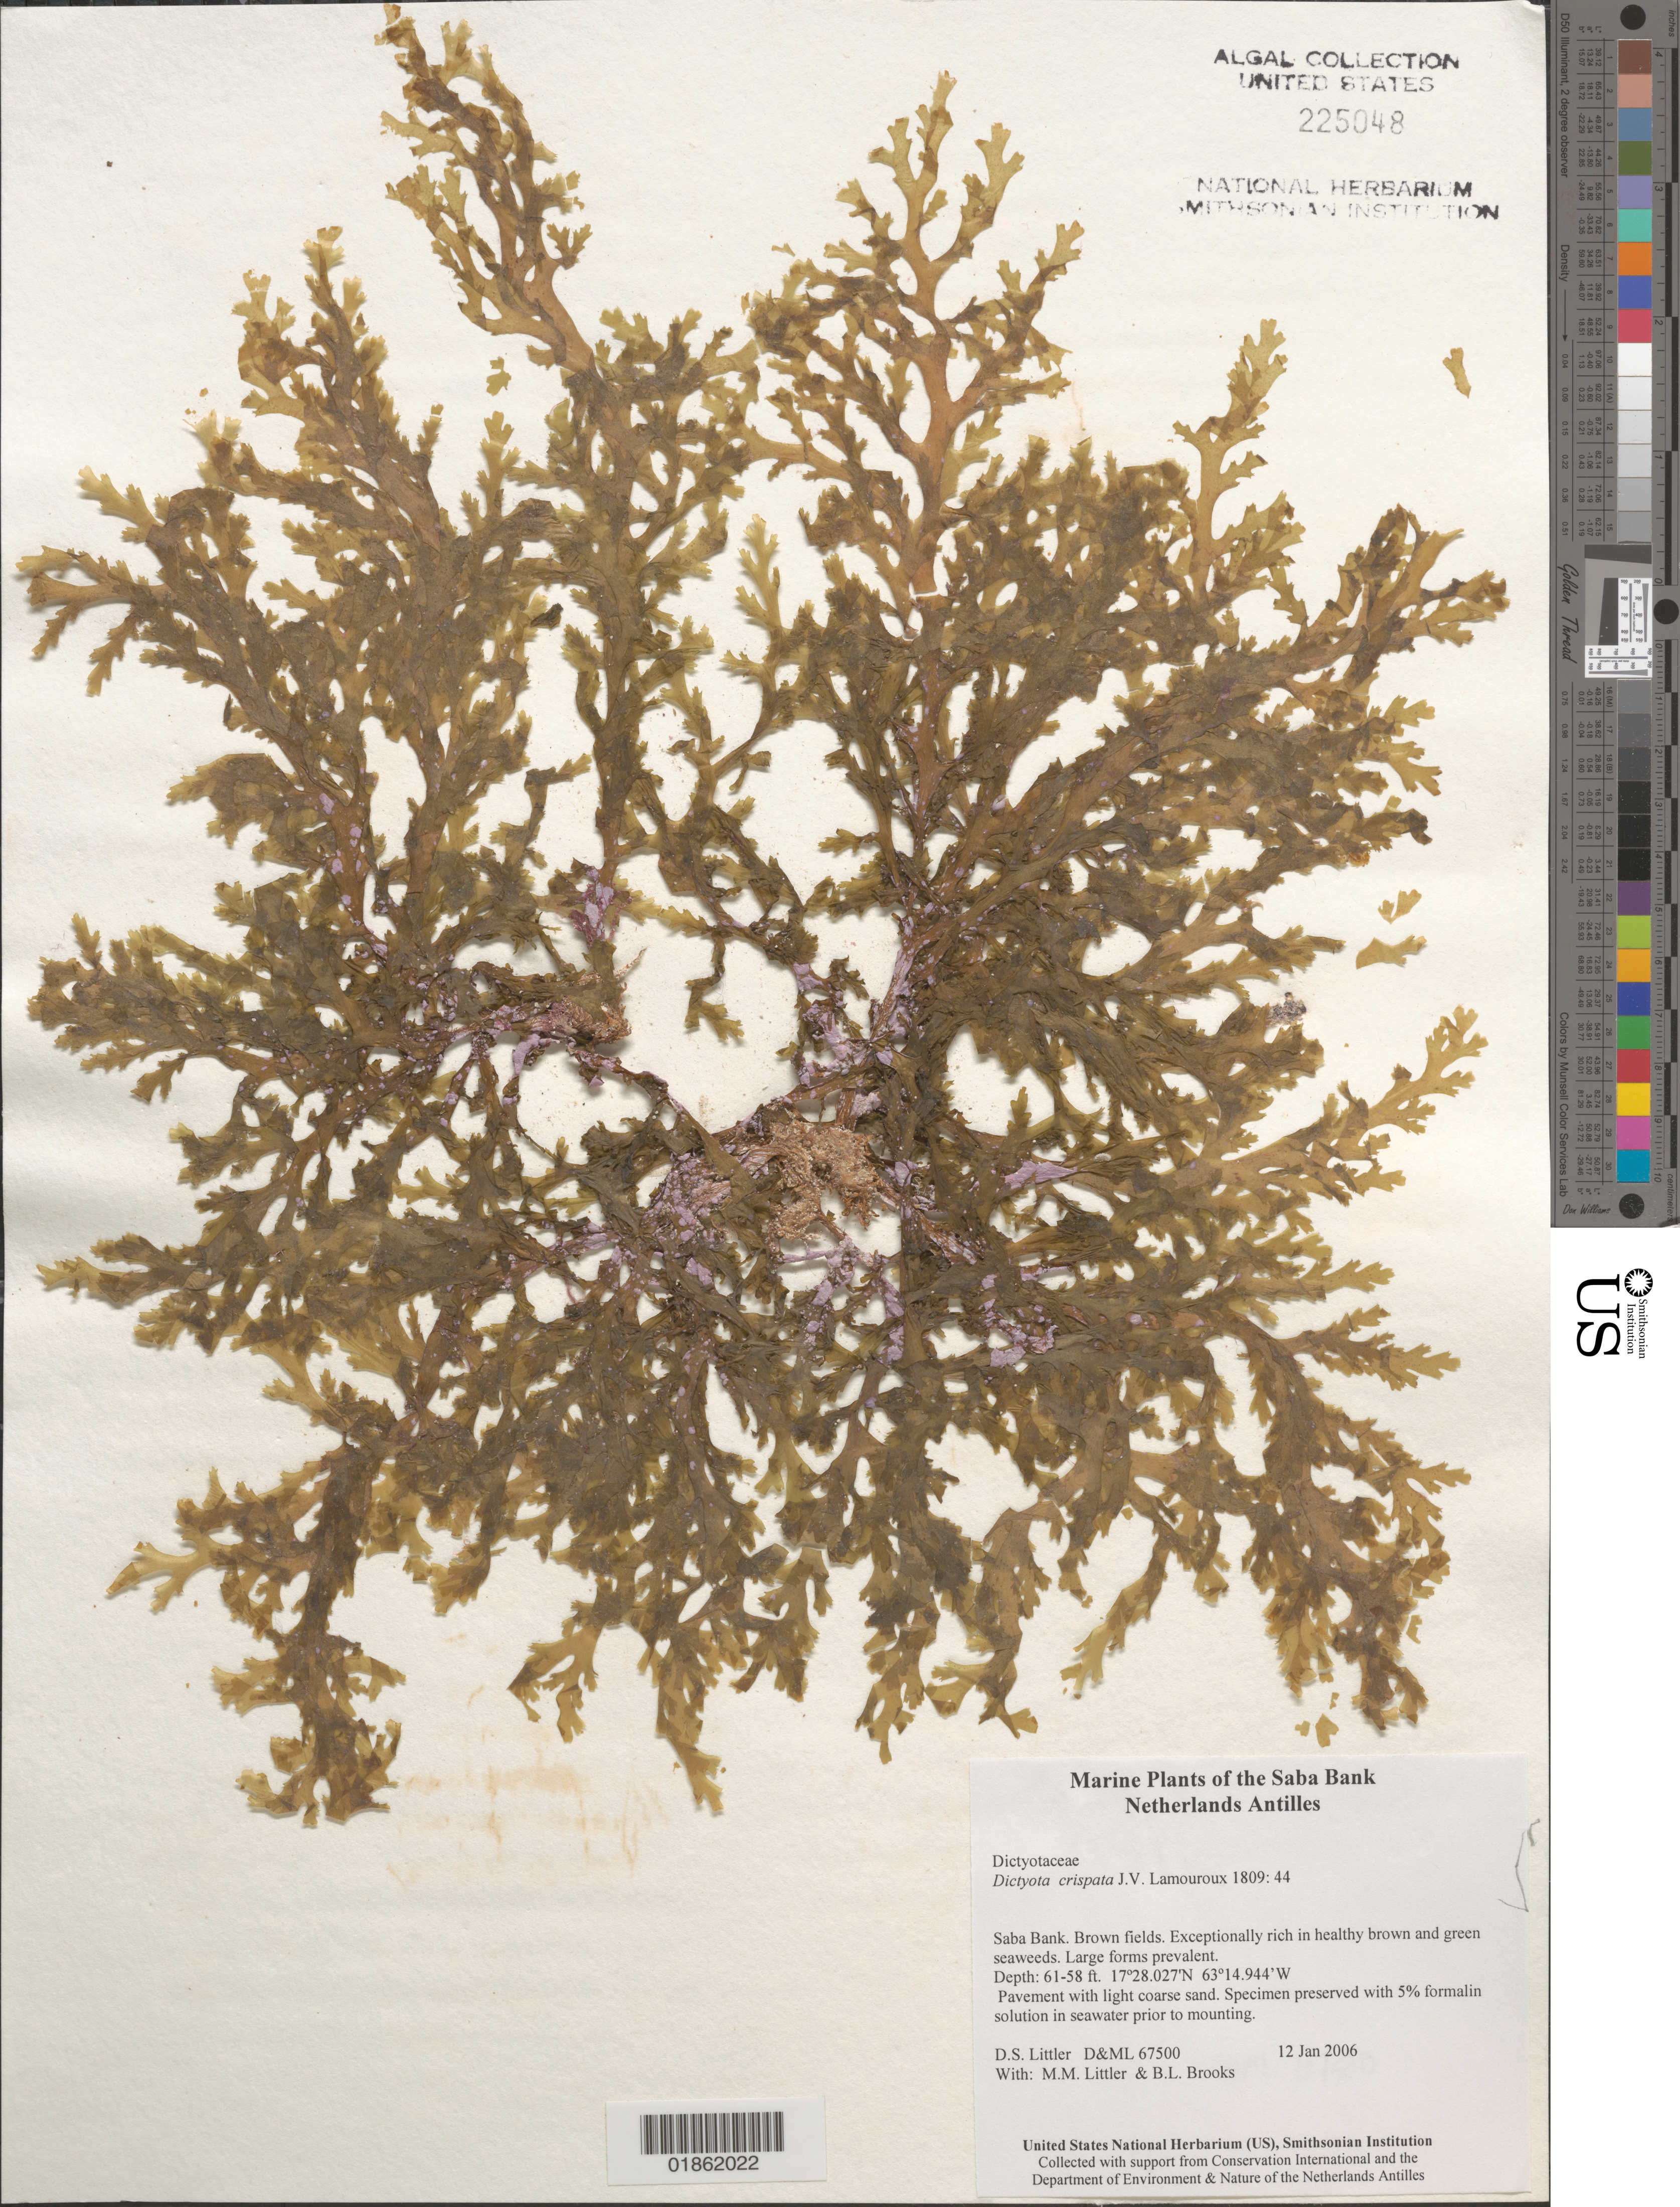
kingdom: Chromista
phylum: Ochrophyta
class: Phaeophyceae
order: Dictyotales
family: Dictyotaceae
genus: Canistrocarpus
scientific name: Canistrocarpus crispatus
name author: (J.V.Lamouroux) De Paula & De Clerck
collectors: M. M. Littler, D. S. Littler & B. Brooks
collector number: D&ML 67500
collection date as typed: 12 Jan 2006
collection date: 2006-01-12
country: Netherlands Antilles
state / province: ABC Islands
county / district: Saba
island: Saba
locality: Brown Fields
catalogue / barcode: US 225048